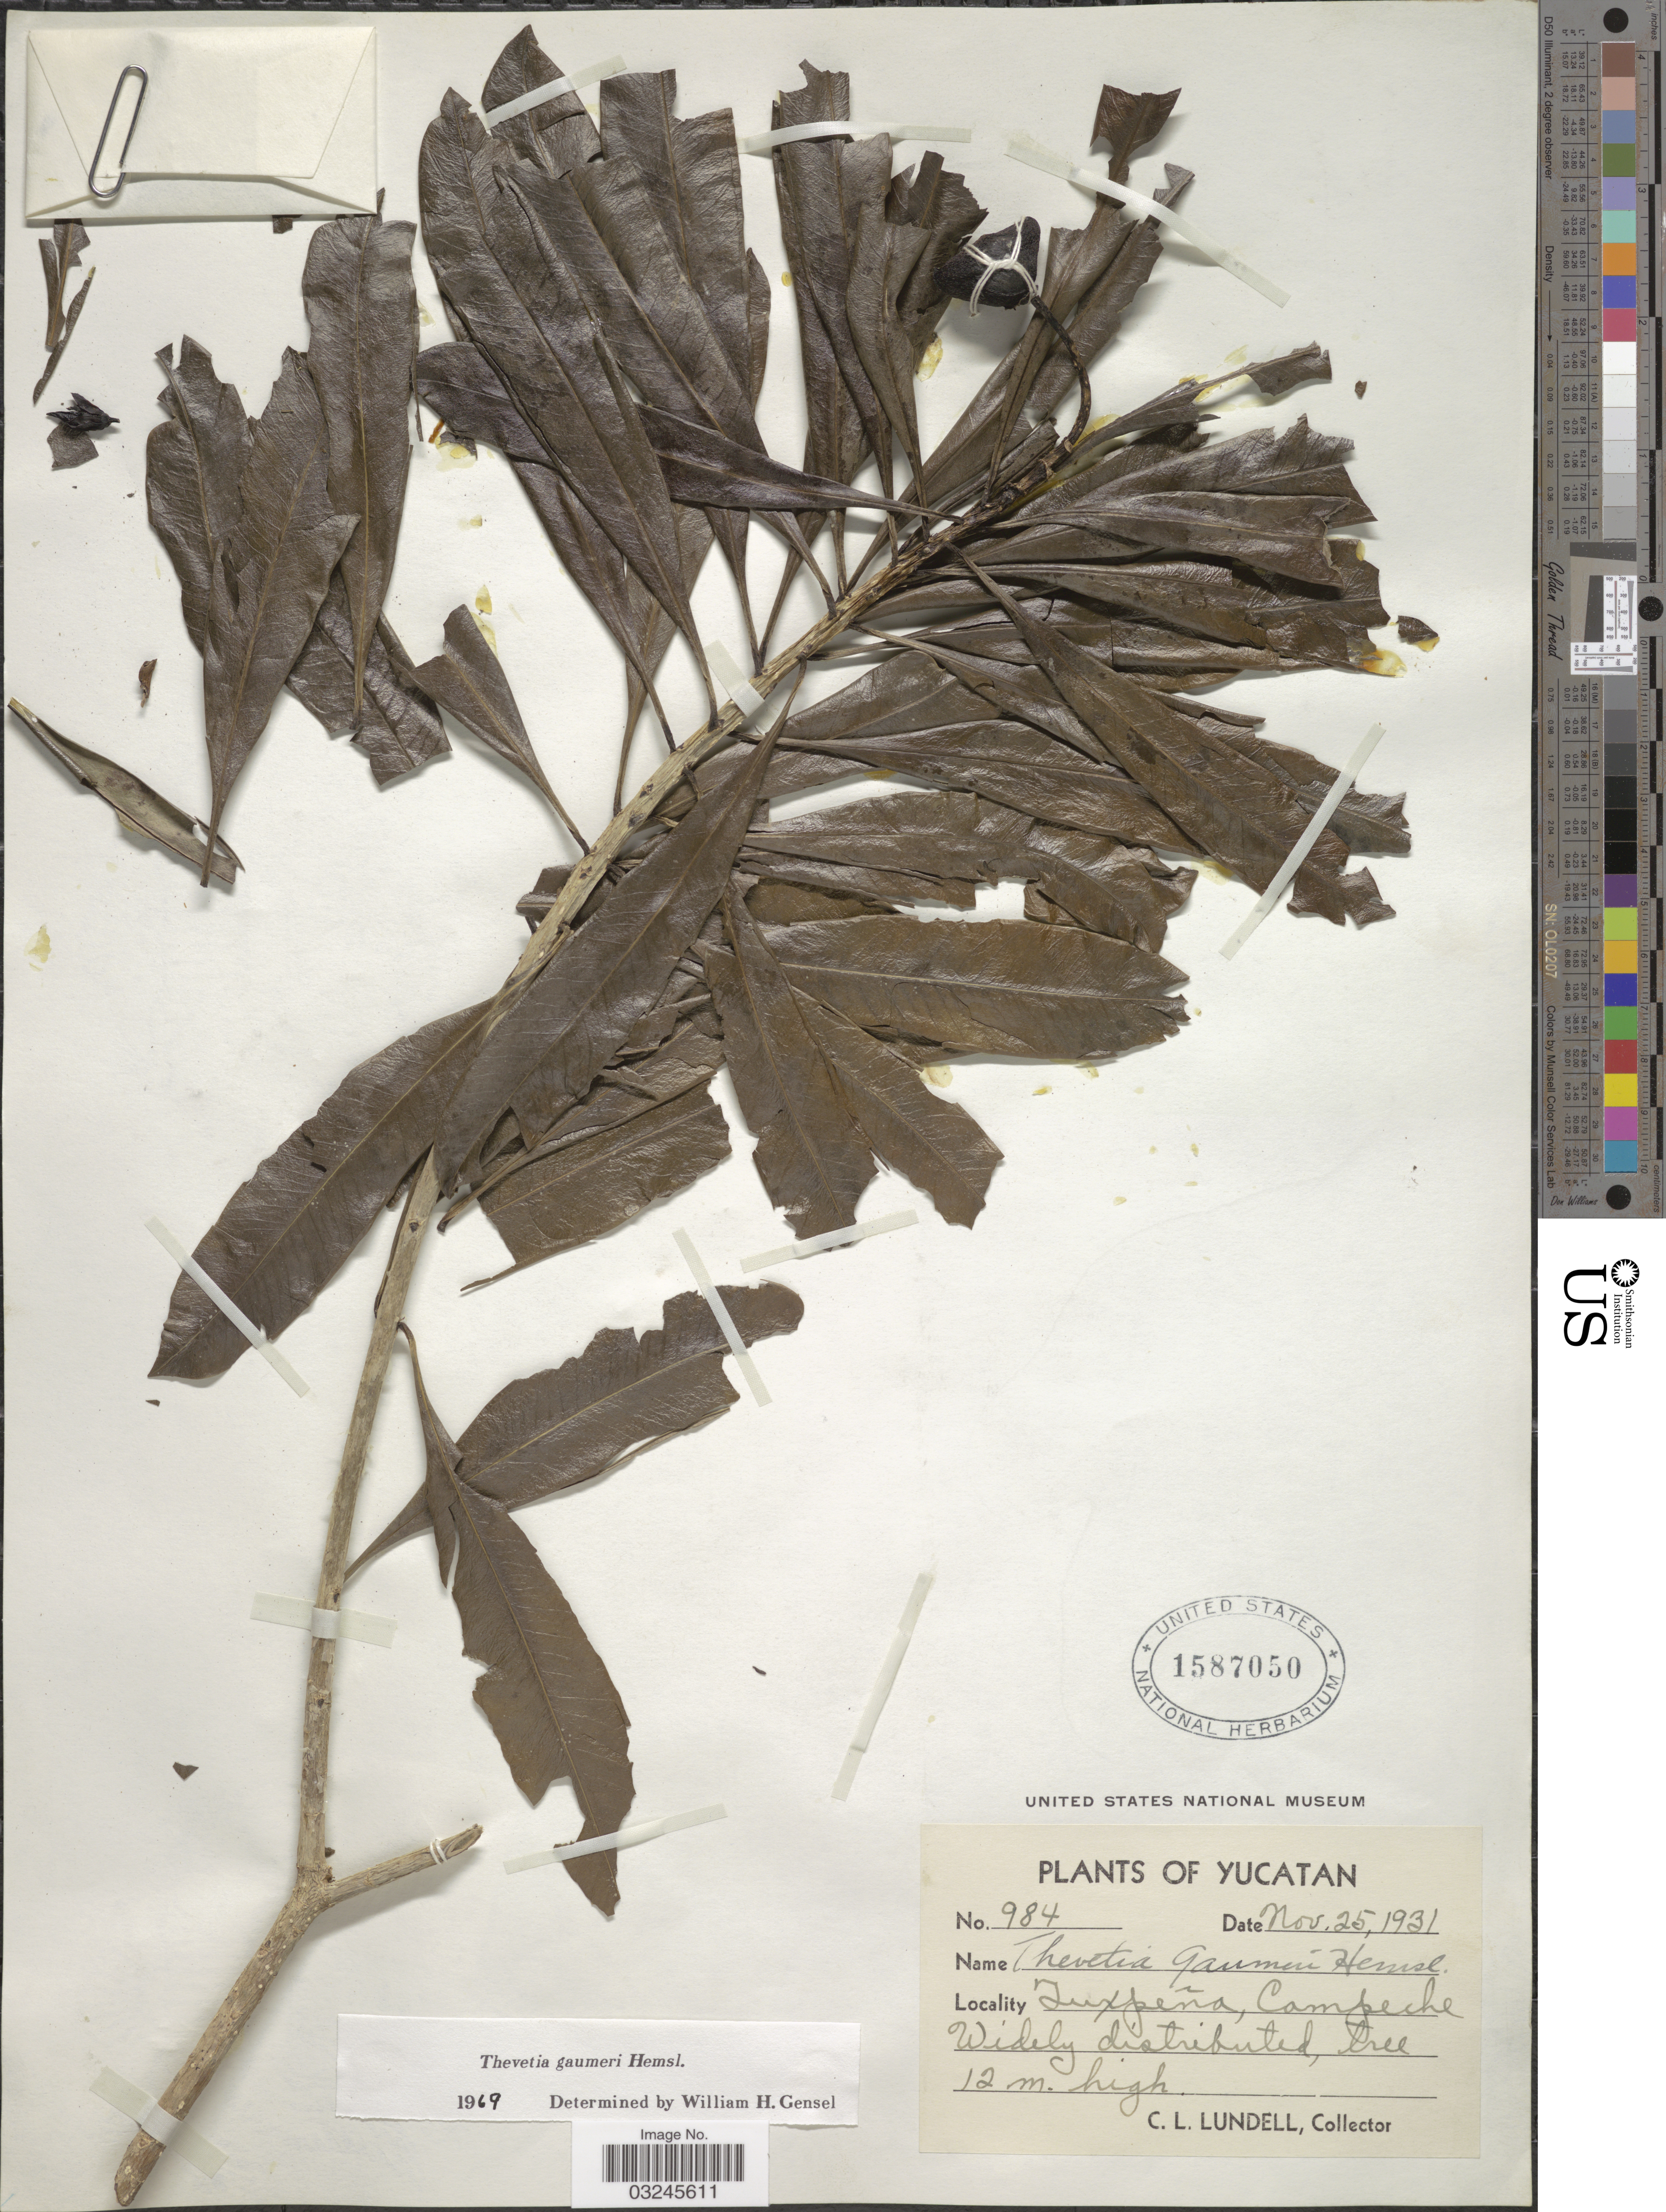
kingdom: Plantae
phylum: Tracheophyta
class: Magnoliopsida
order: Gentianales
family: Apocynaceae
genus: Thevetia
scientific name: Thevetia gaumeri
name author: Hemsl.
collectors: C. L. Lundell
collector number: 984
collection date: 1931-11-25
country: Mexico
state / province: Campeche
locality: Tuxpeña, Campeche.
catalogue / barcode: US 1587050